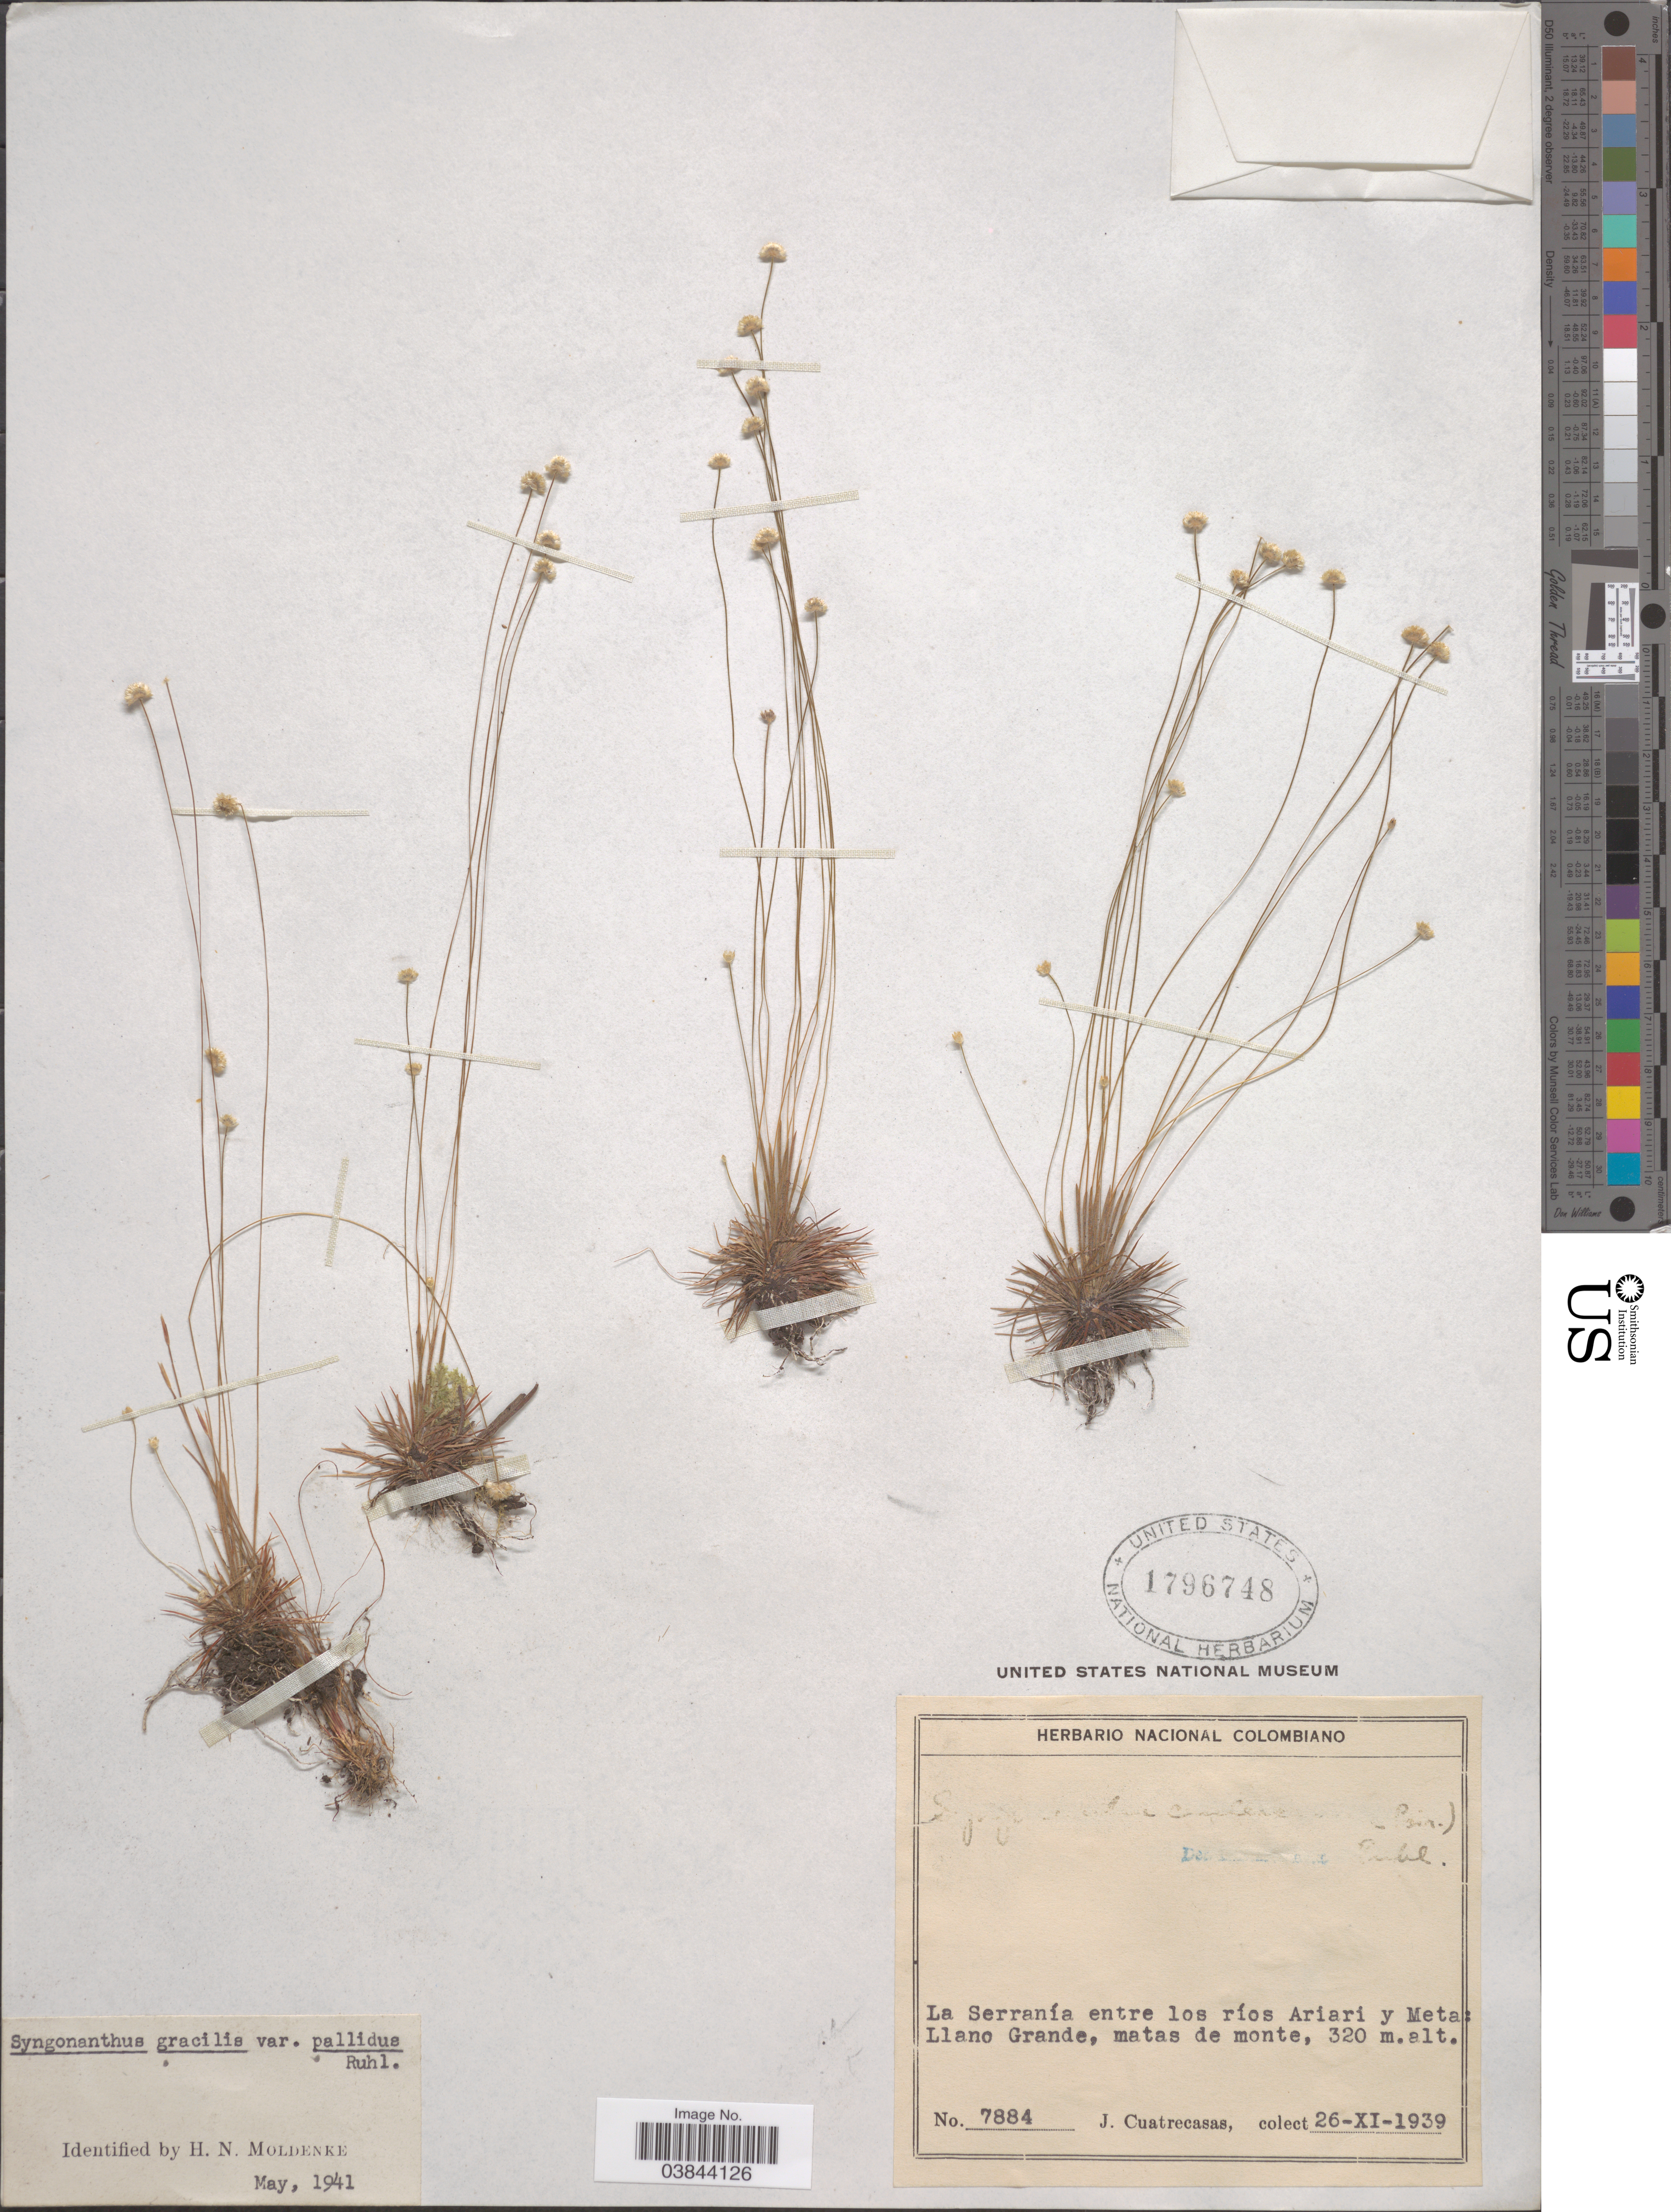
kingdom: Plantae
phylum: Tracheophyta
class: Liliopsida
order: Poales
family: Eriocaulaceae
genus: Syngonanthus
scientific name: Syngonanthus gracilis var. pallidus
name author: Ruhland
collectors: J. Cuatrecasas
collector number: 7884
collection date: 1939-11-26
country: Colombia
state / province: Meta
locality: La Serranía entre los ríos Ariari y Meta: Llano Grande.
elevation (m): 320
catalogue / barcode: US 1796748